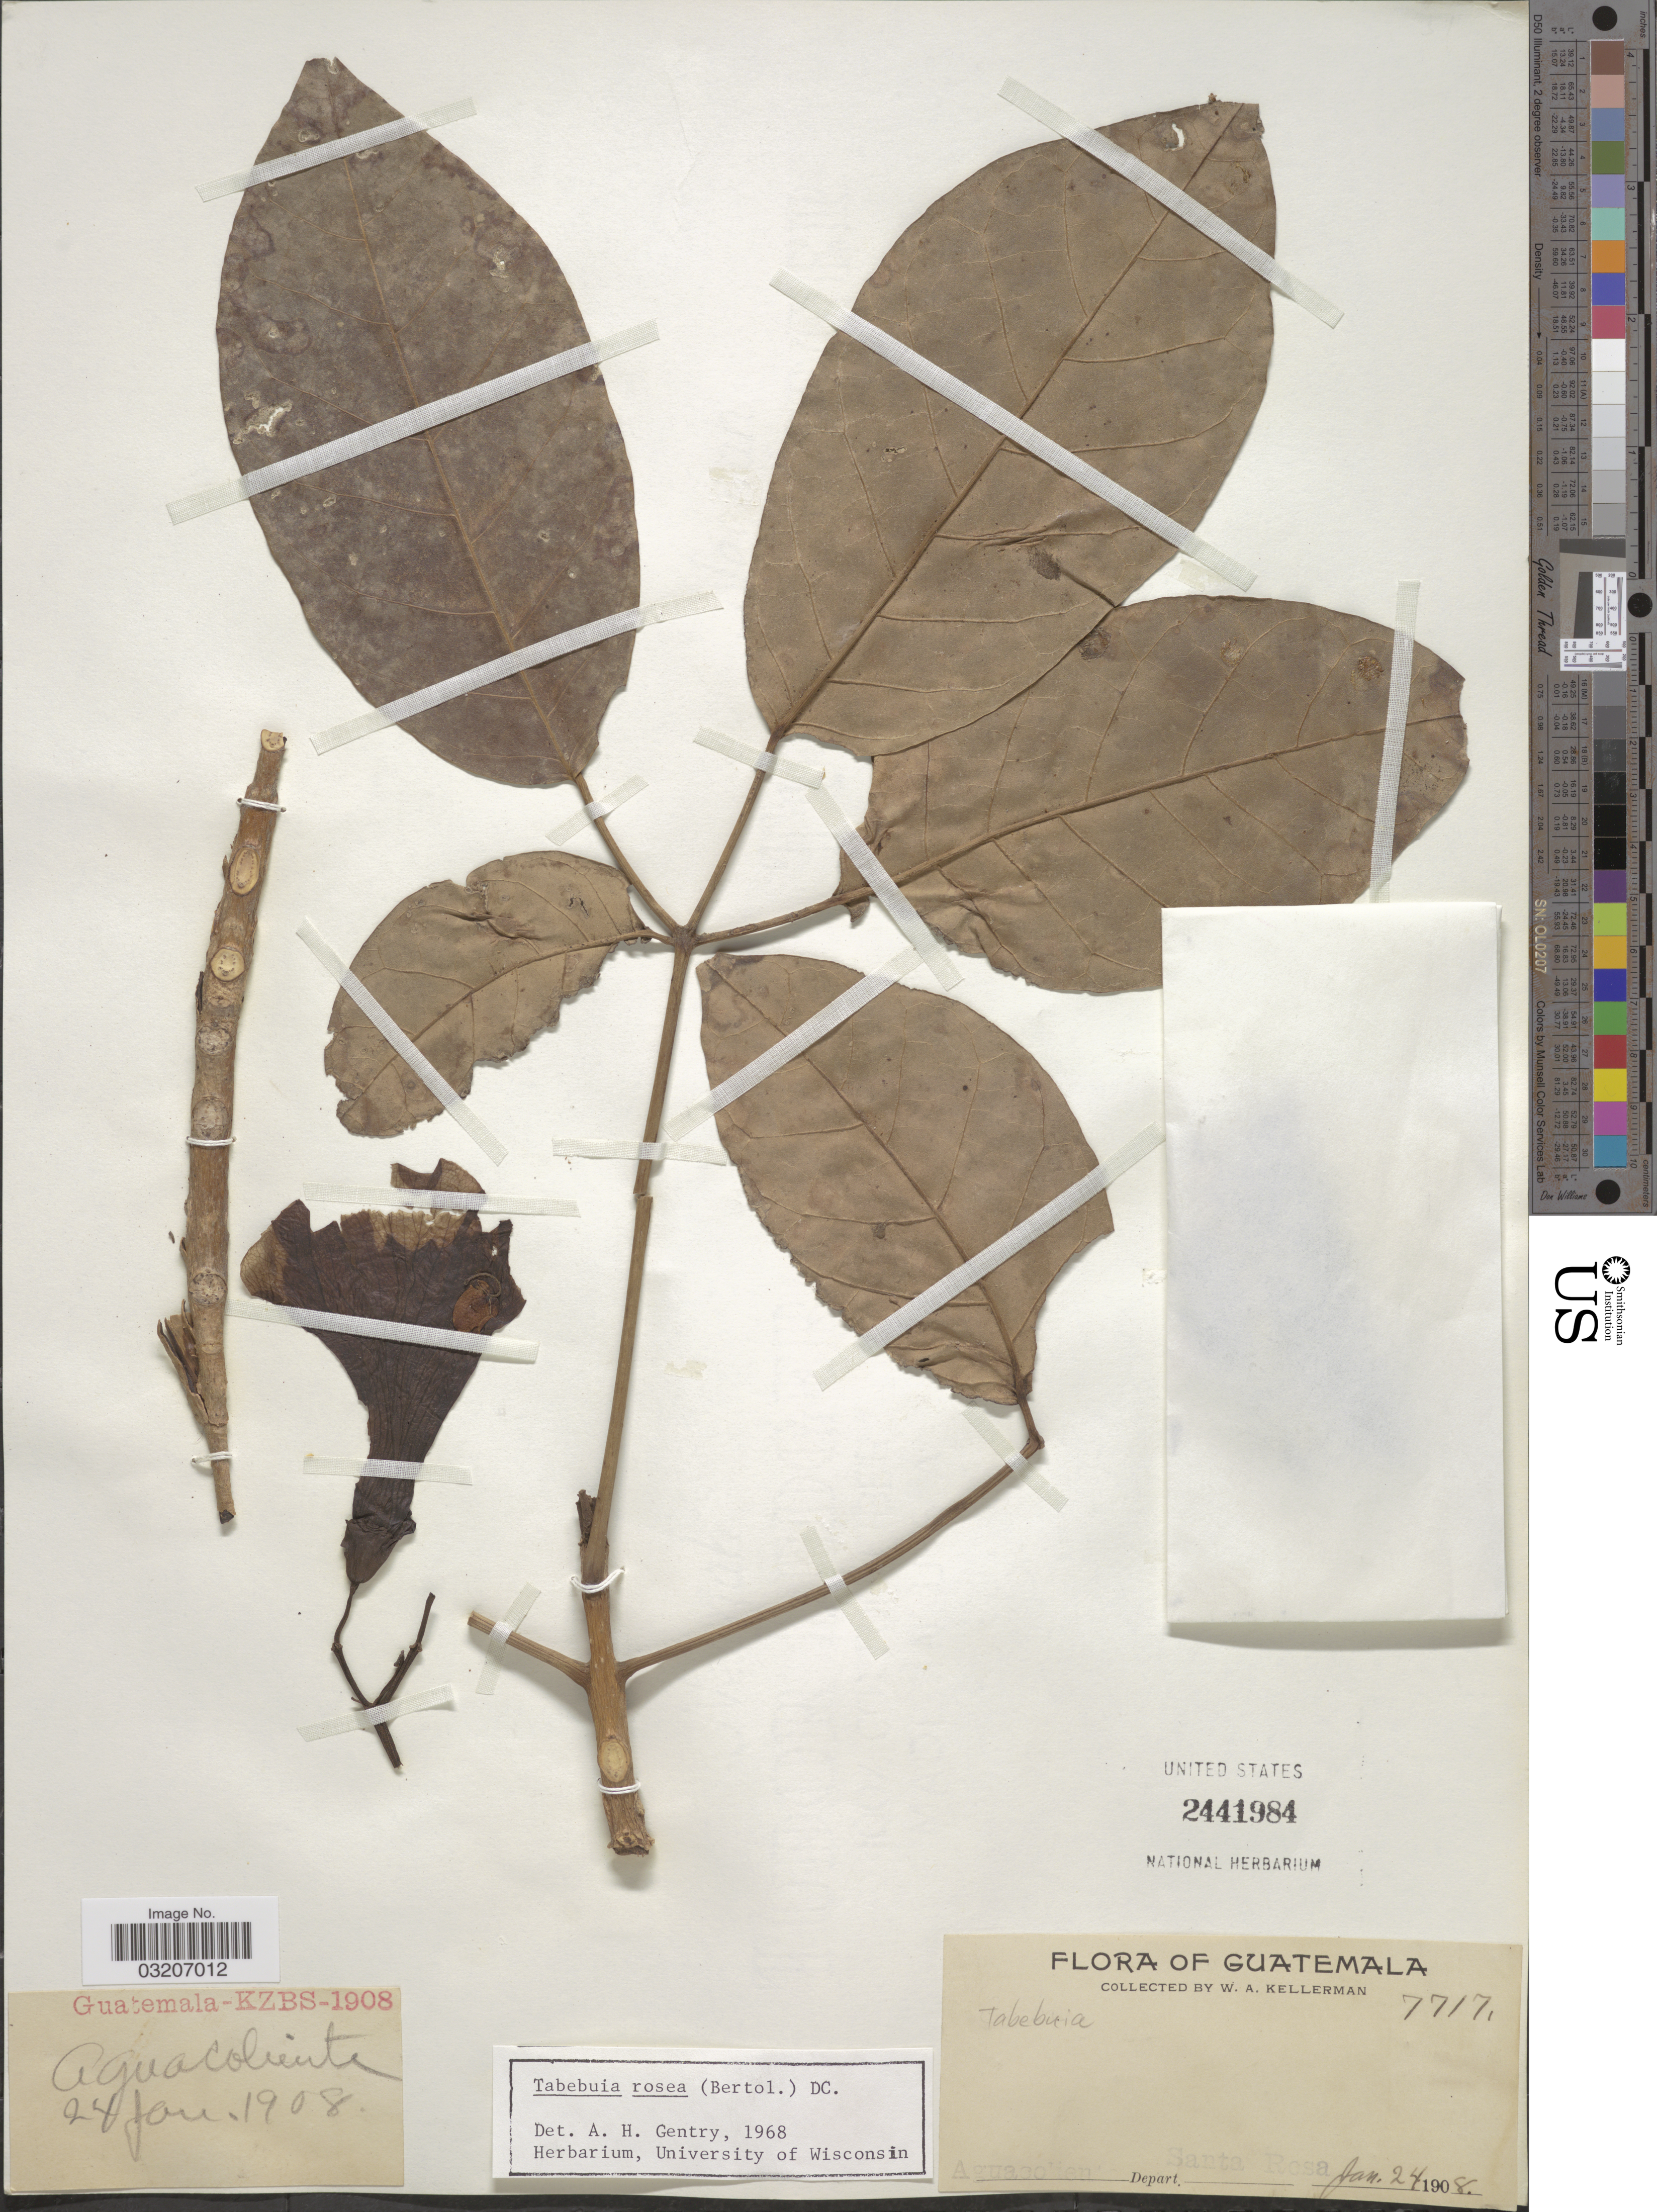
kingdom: Plantae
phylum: Tracheophyta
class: Magnoliopsida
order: Lamiales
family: Bignoniaceae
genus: Tabebuia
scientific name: Tabebuia rosea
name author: (Bertol.) DC.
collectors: W. Kellerman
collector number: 7717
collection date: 1908-01-24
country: Guatemala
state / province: Santa Rosa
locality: Aguacaliente, Depart. Santa Rosa.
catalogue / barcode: US 2441984